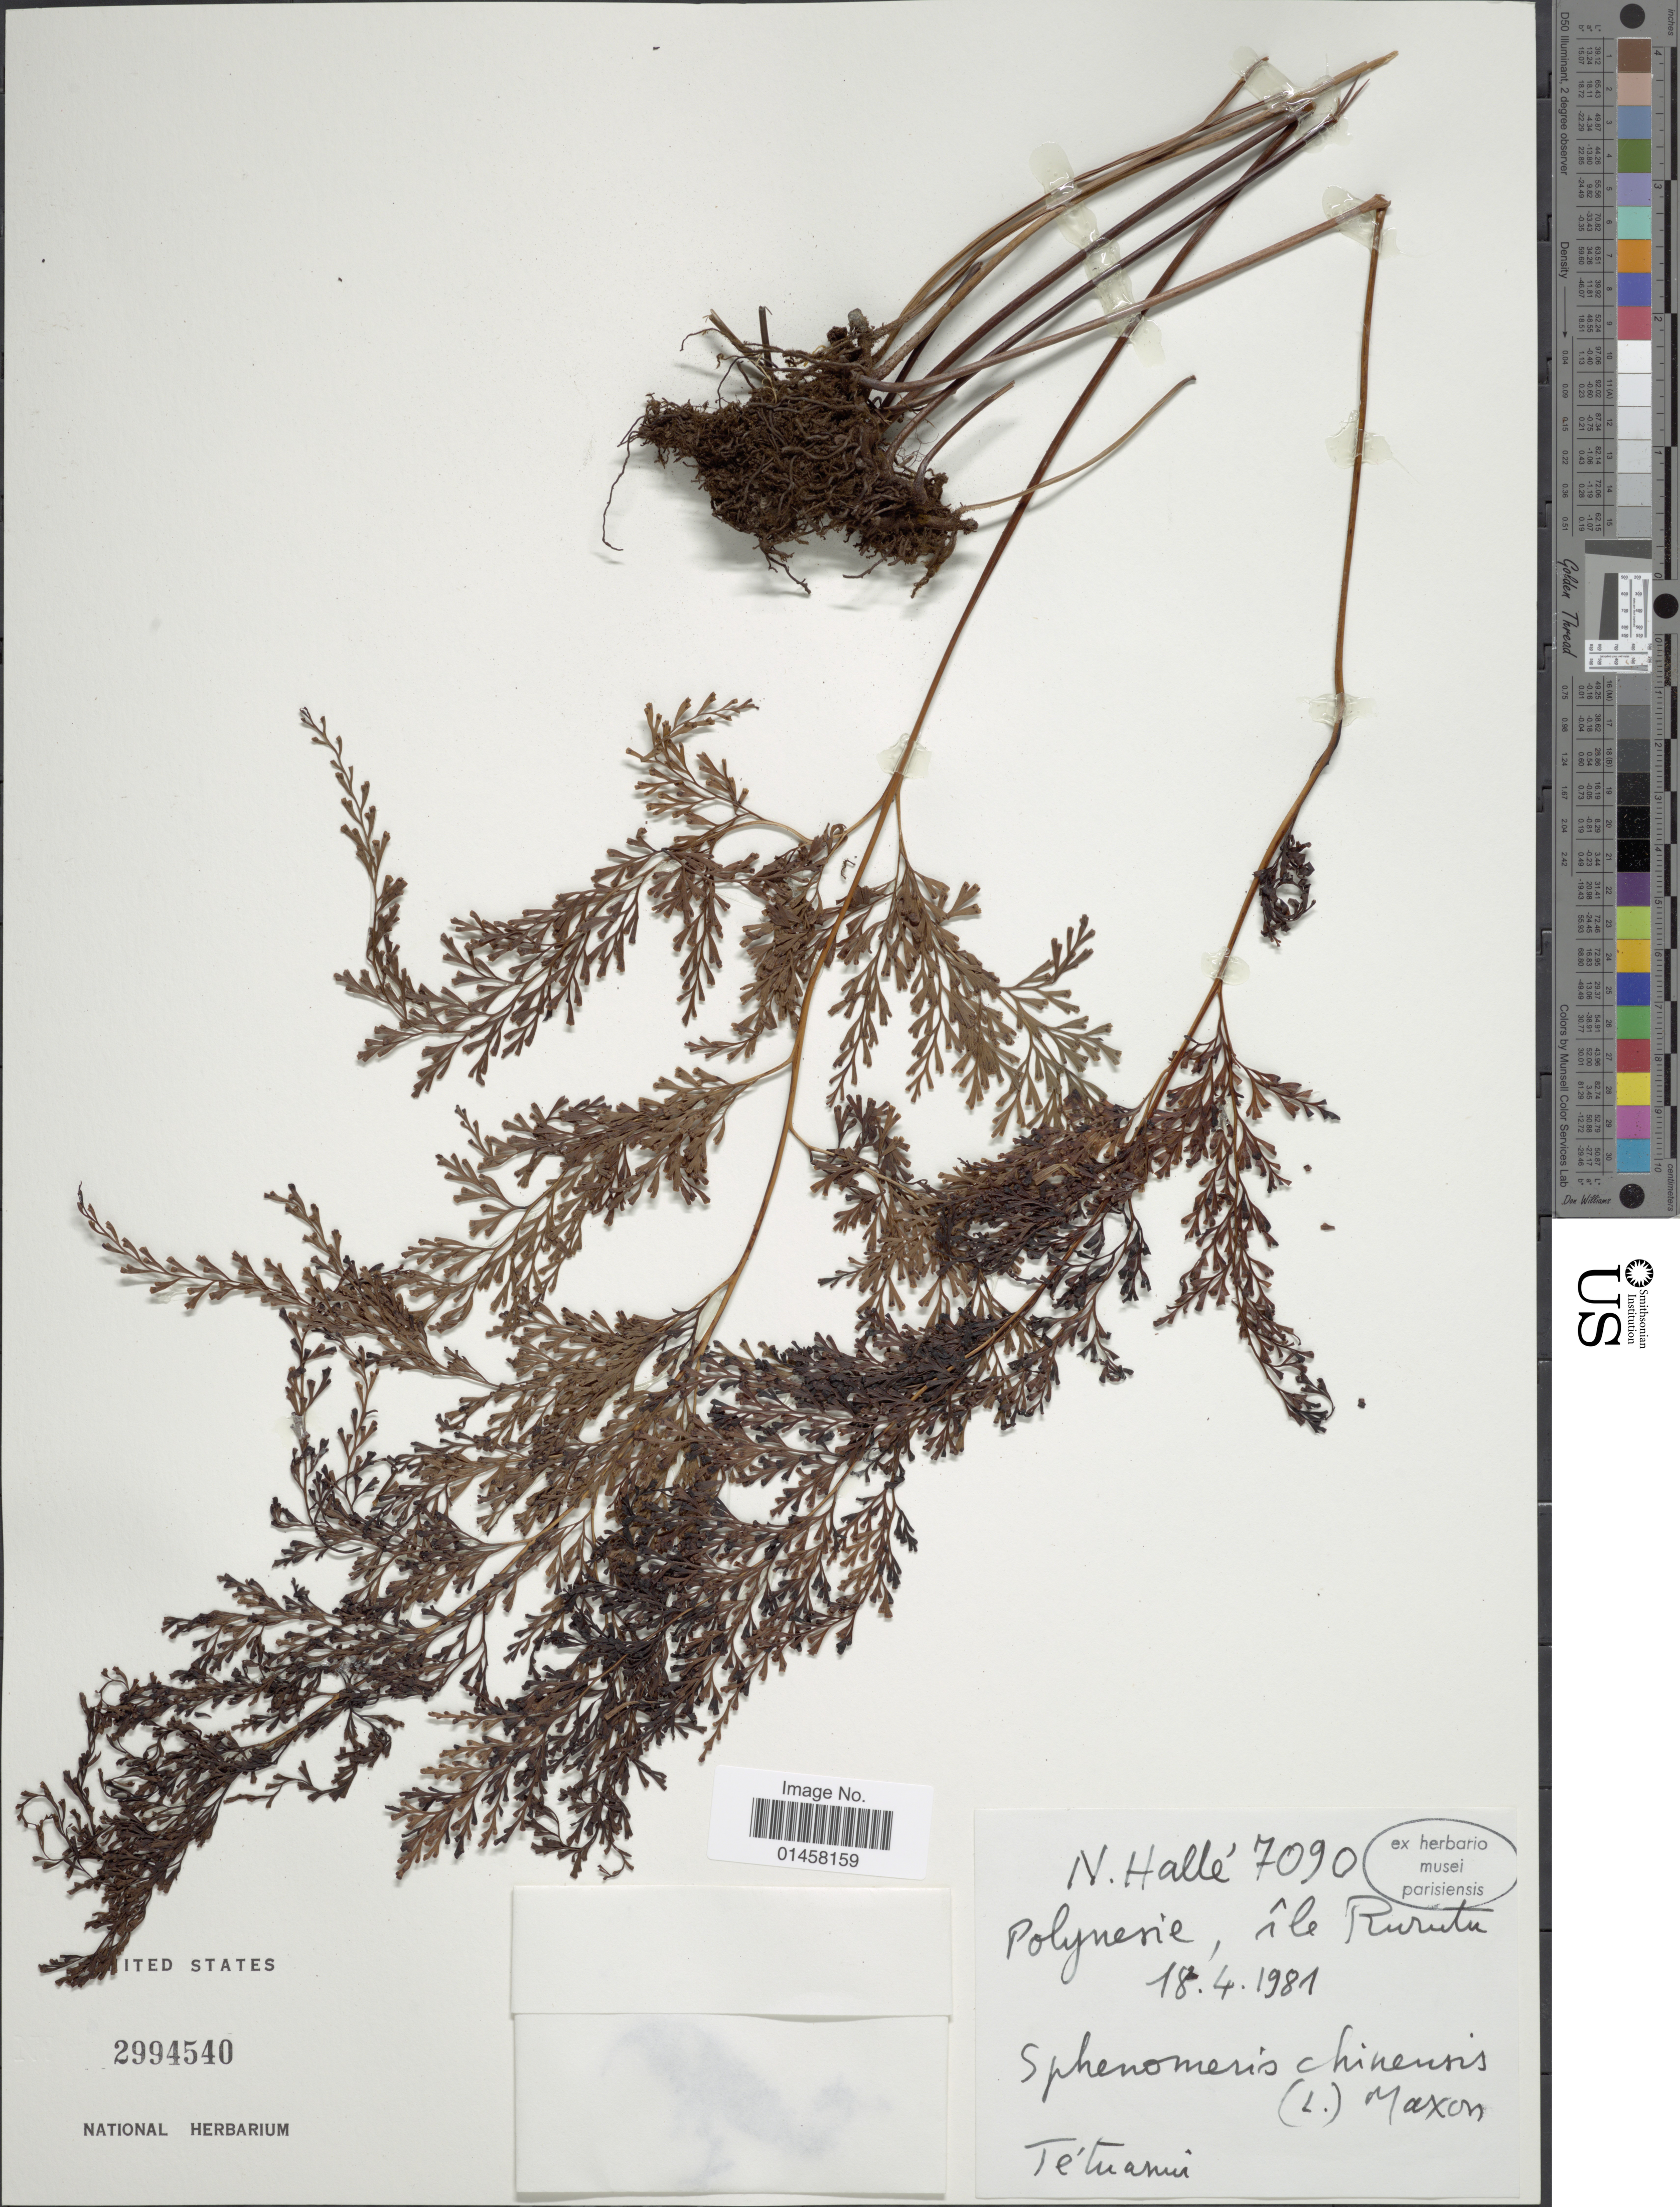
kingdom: Plantae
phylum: Tracheophyta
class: Polypodiopsida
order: Polypodiales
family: Lindsaeaceae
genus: Sphenomeris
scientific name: Sphenomeris chinensis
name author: (L.) Maxon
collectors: N. Hallé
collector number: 7090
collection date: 1981-04-18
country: French Polynesia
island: Rurutu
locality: Polynesie, ile Rurutu. Te'tuami [interpreted]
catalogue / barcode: US 2994540